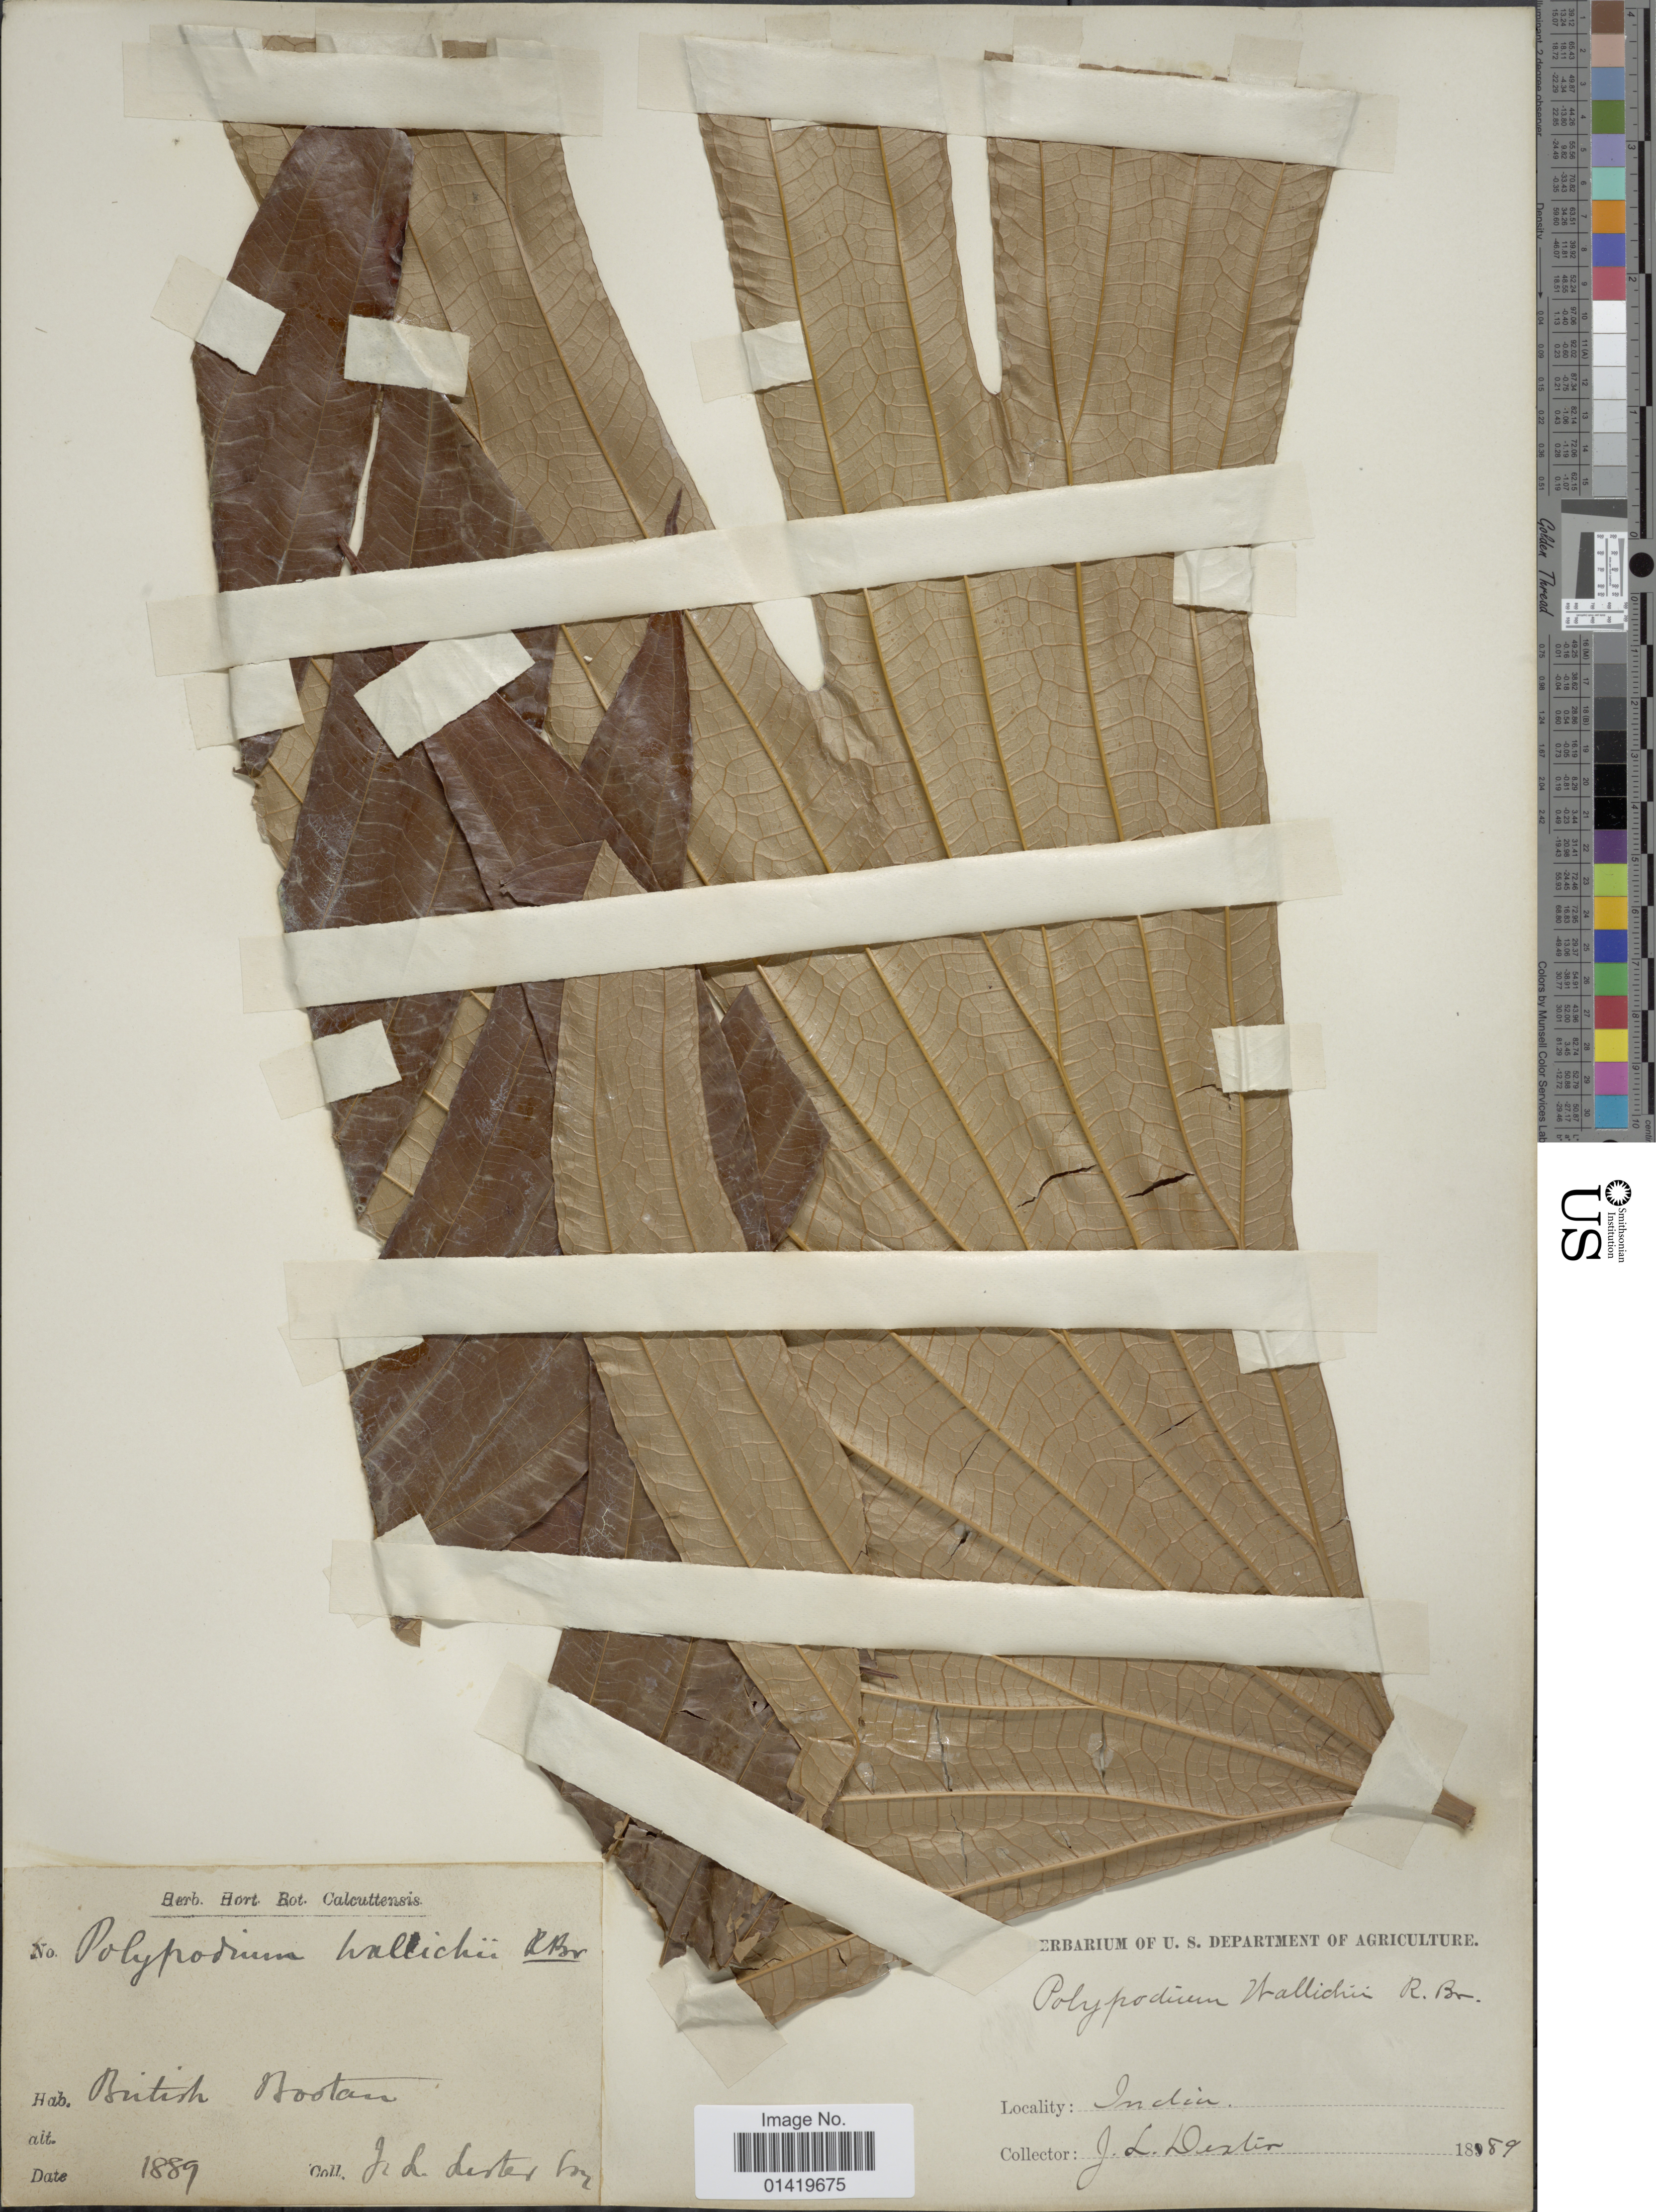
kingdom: Plantae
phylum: Tracheophyta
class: Polypodiopsida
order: Gleicheniales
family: Dipteridaceae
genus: Dipteris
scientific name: Dipteris wallichii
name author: (R. Br.) T. Moore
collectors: J. Dexter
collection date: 1889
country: Bhutan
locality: British Bootan